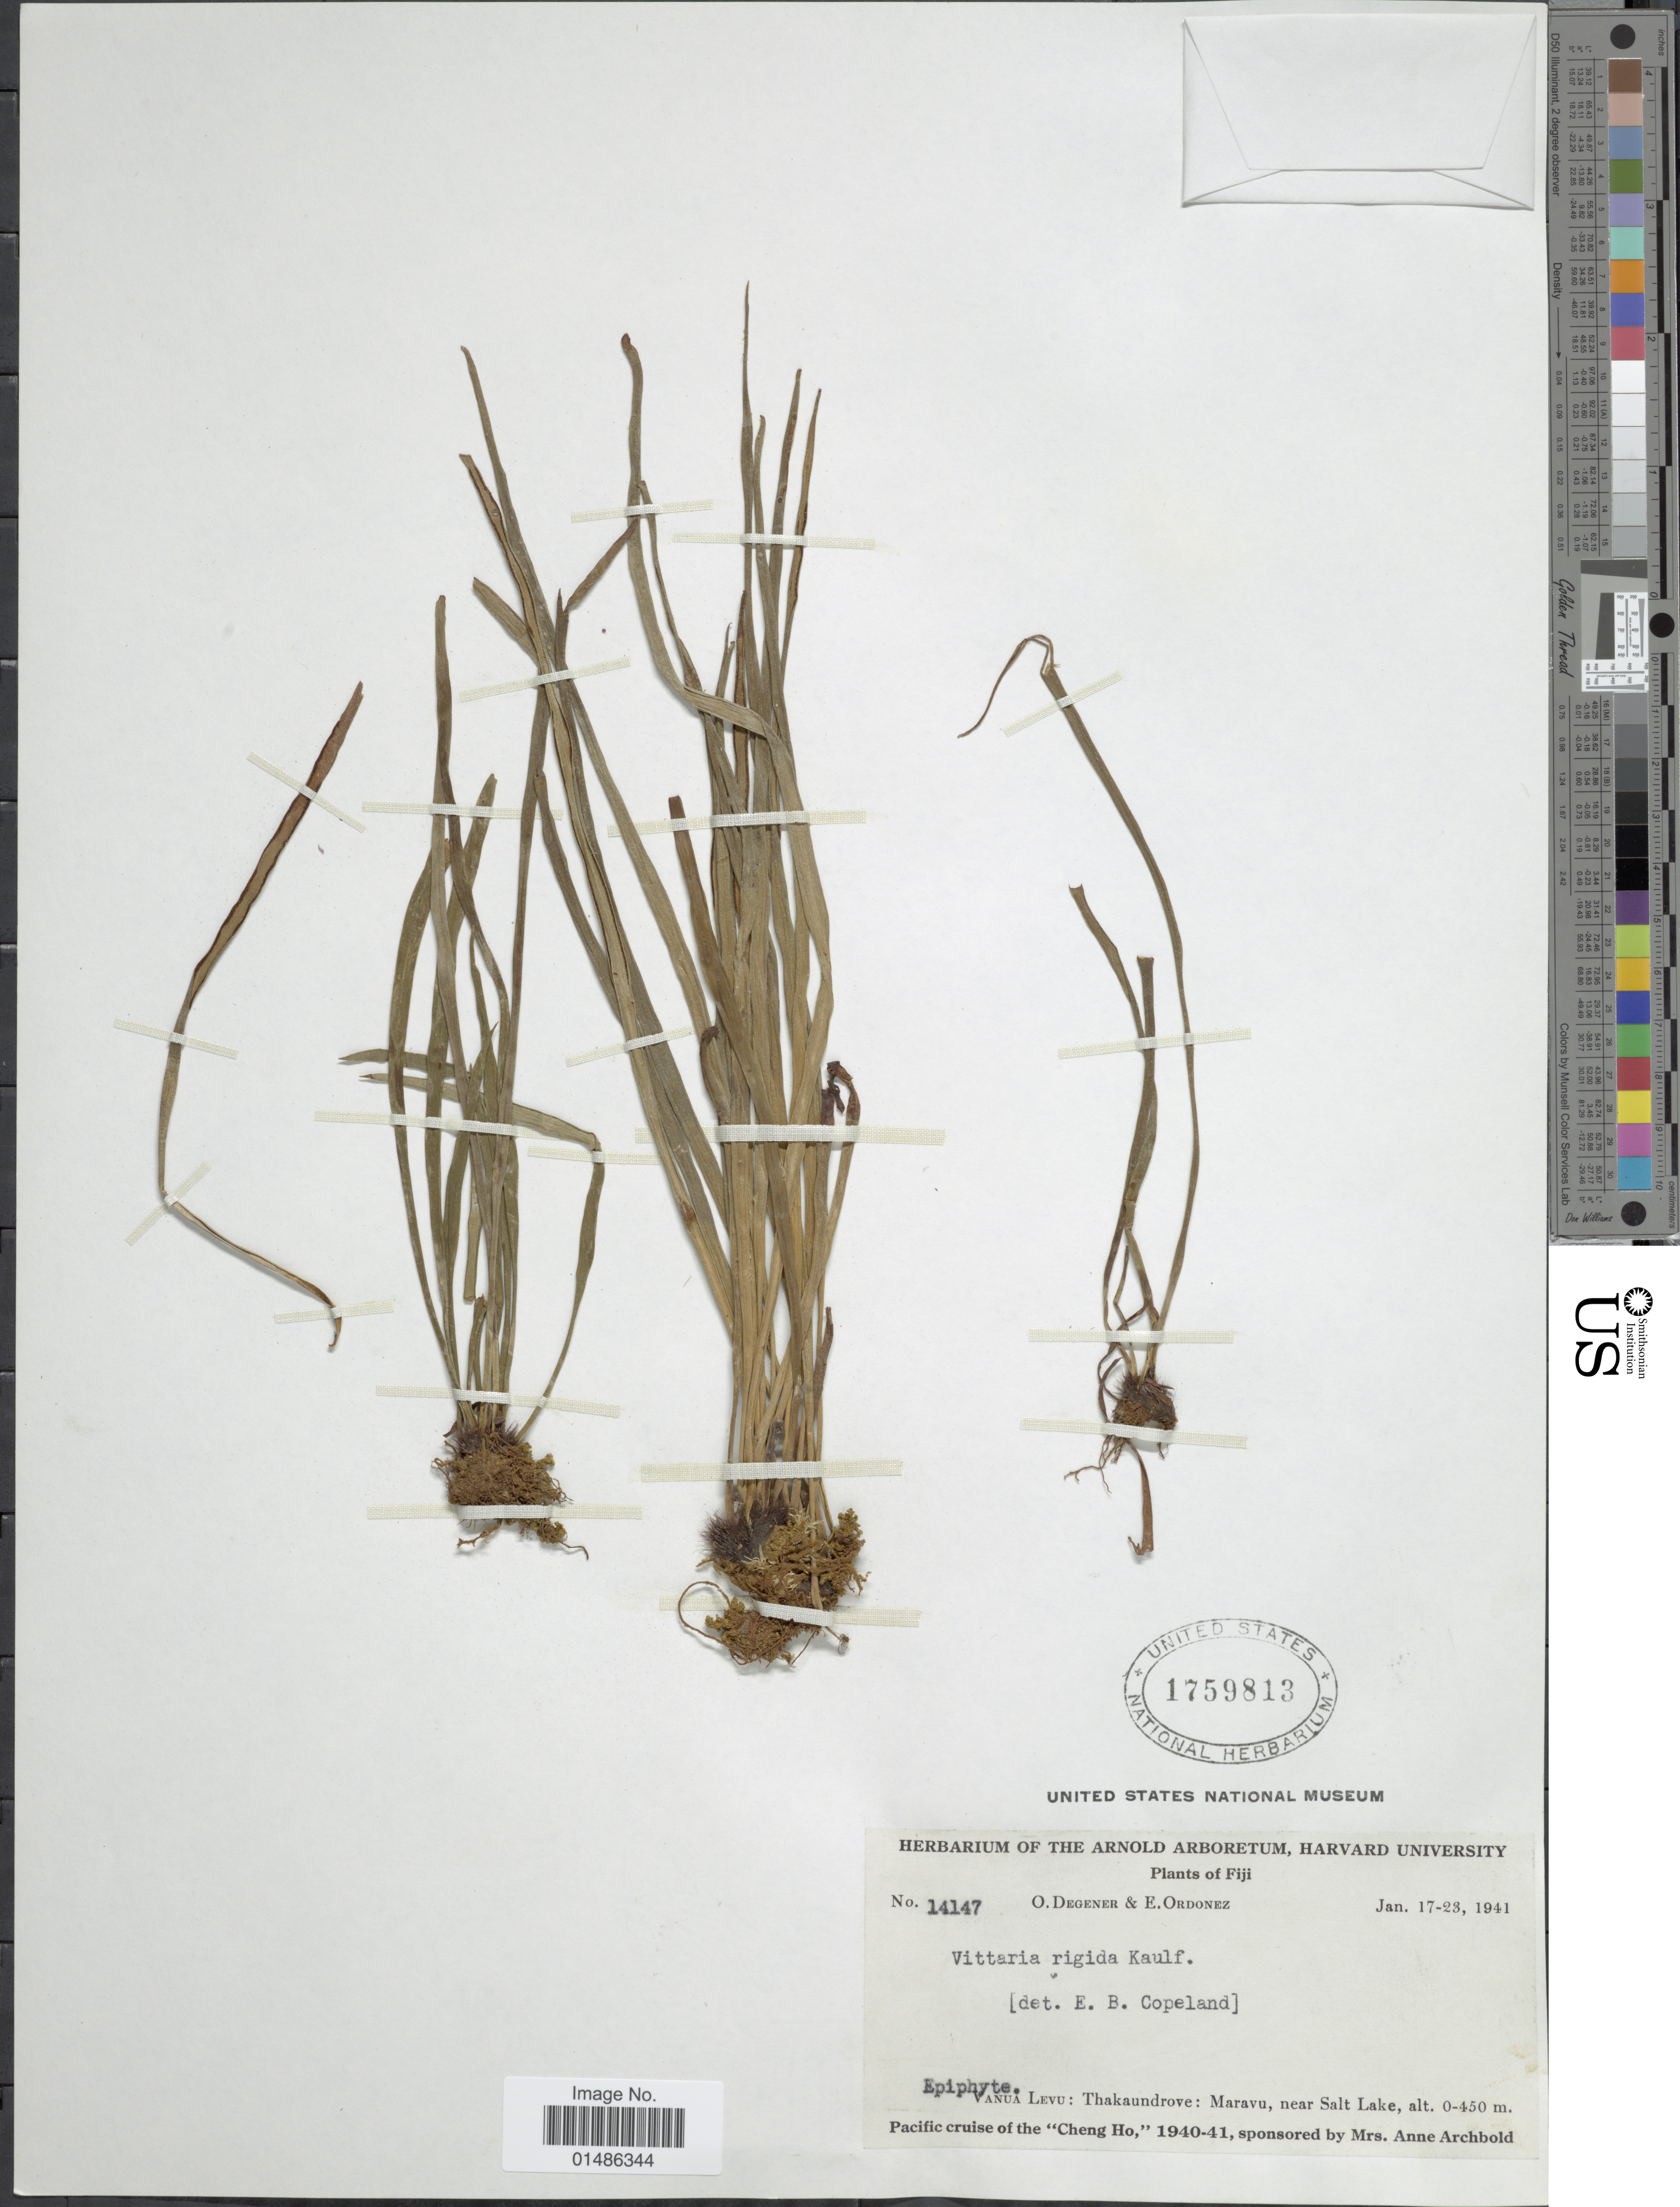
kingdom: Plantae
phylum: Tracheophyta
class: Polypodiopsida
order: Polypodiales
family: Pteridaceae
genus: Haplopteris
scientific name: Haplopteris elongata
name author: (Sw.) Crane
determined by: Wagner, W. L., (BOT), Smithsonian Institution - National Museum of Natural History (UNITED STATES)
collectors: O. Degener & E. Ordonez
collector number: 14147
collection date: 1941-01-17/1941-01-23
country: Fiji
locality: Vanua Levu: Thakaundrove: Maravu, near Salt Lake.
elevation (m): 0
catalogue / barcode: US 1759813